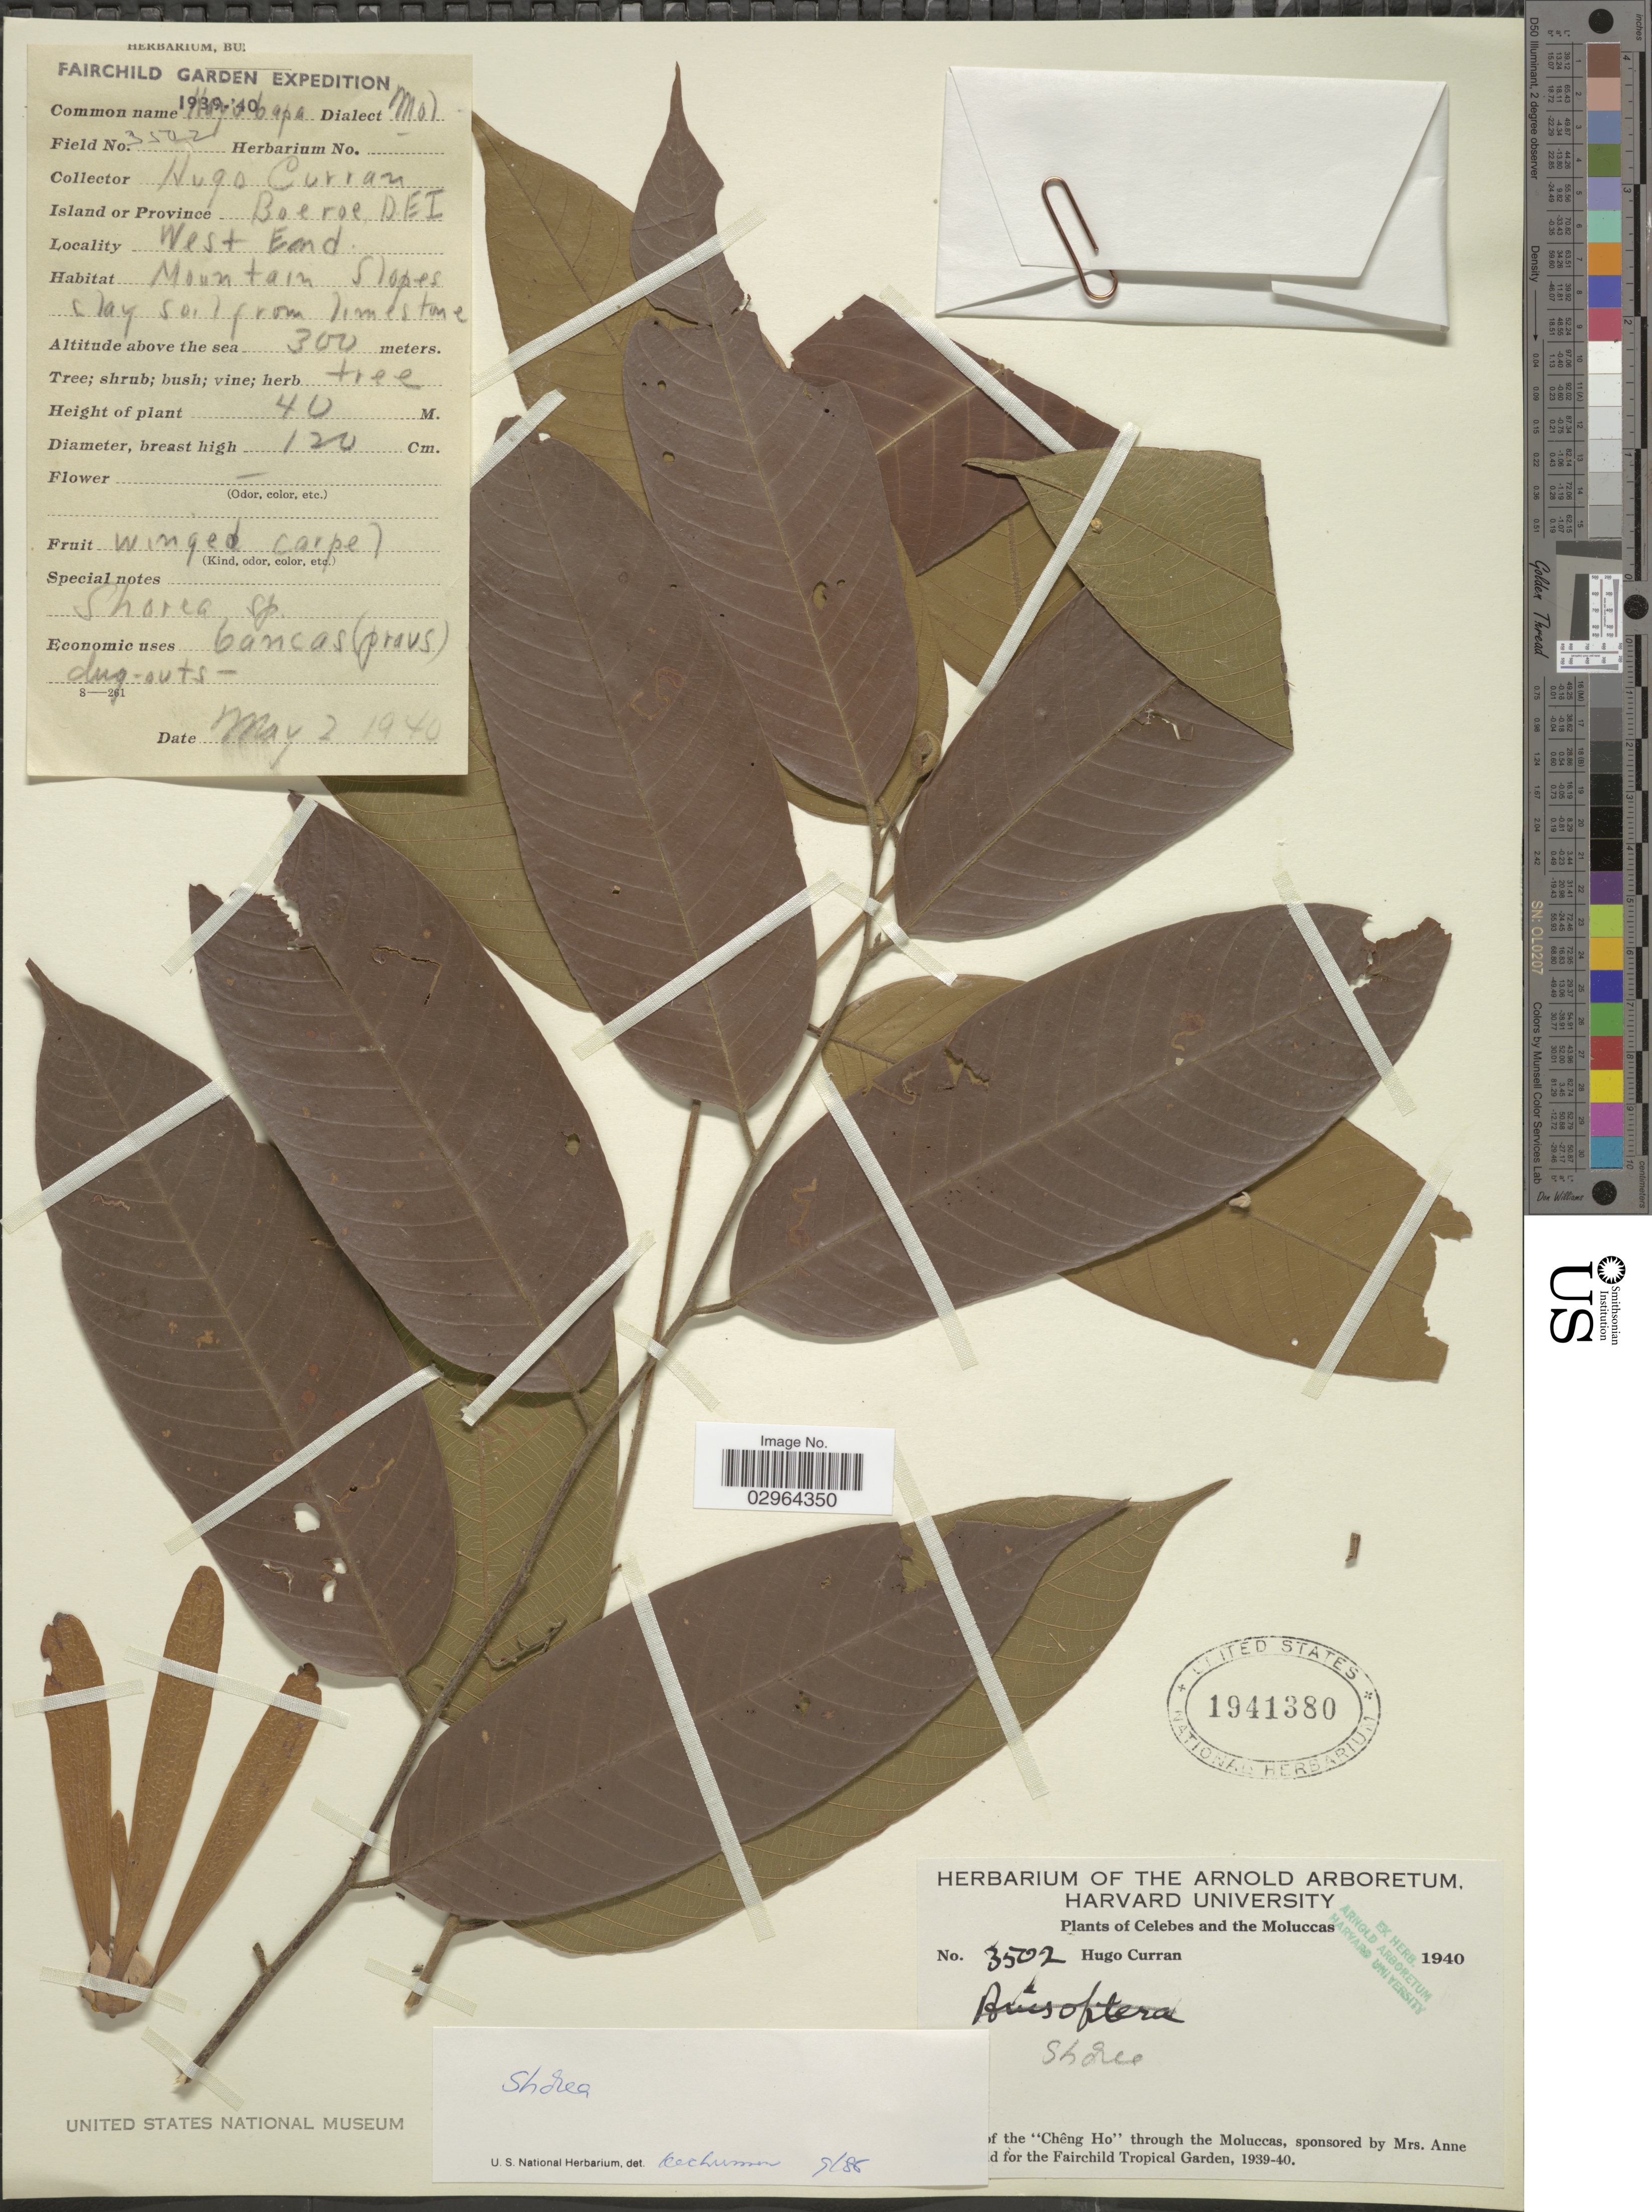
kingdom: Plantae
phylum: Tracheophyta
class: Magnoliopsida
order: Malvales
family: Dipterocarpaceae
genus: Shorea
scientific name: Shorea sp.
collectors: H. Curran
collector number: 3502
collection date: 1940-05-02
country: Indonesia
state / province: Maluku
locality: Island or Province Boeroe DEI. West End. Celebes and the Moluccas.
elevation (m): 300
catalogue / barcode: US 1941380